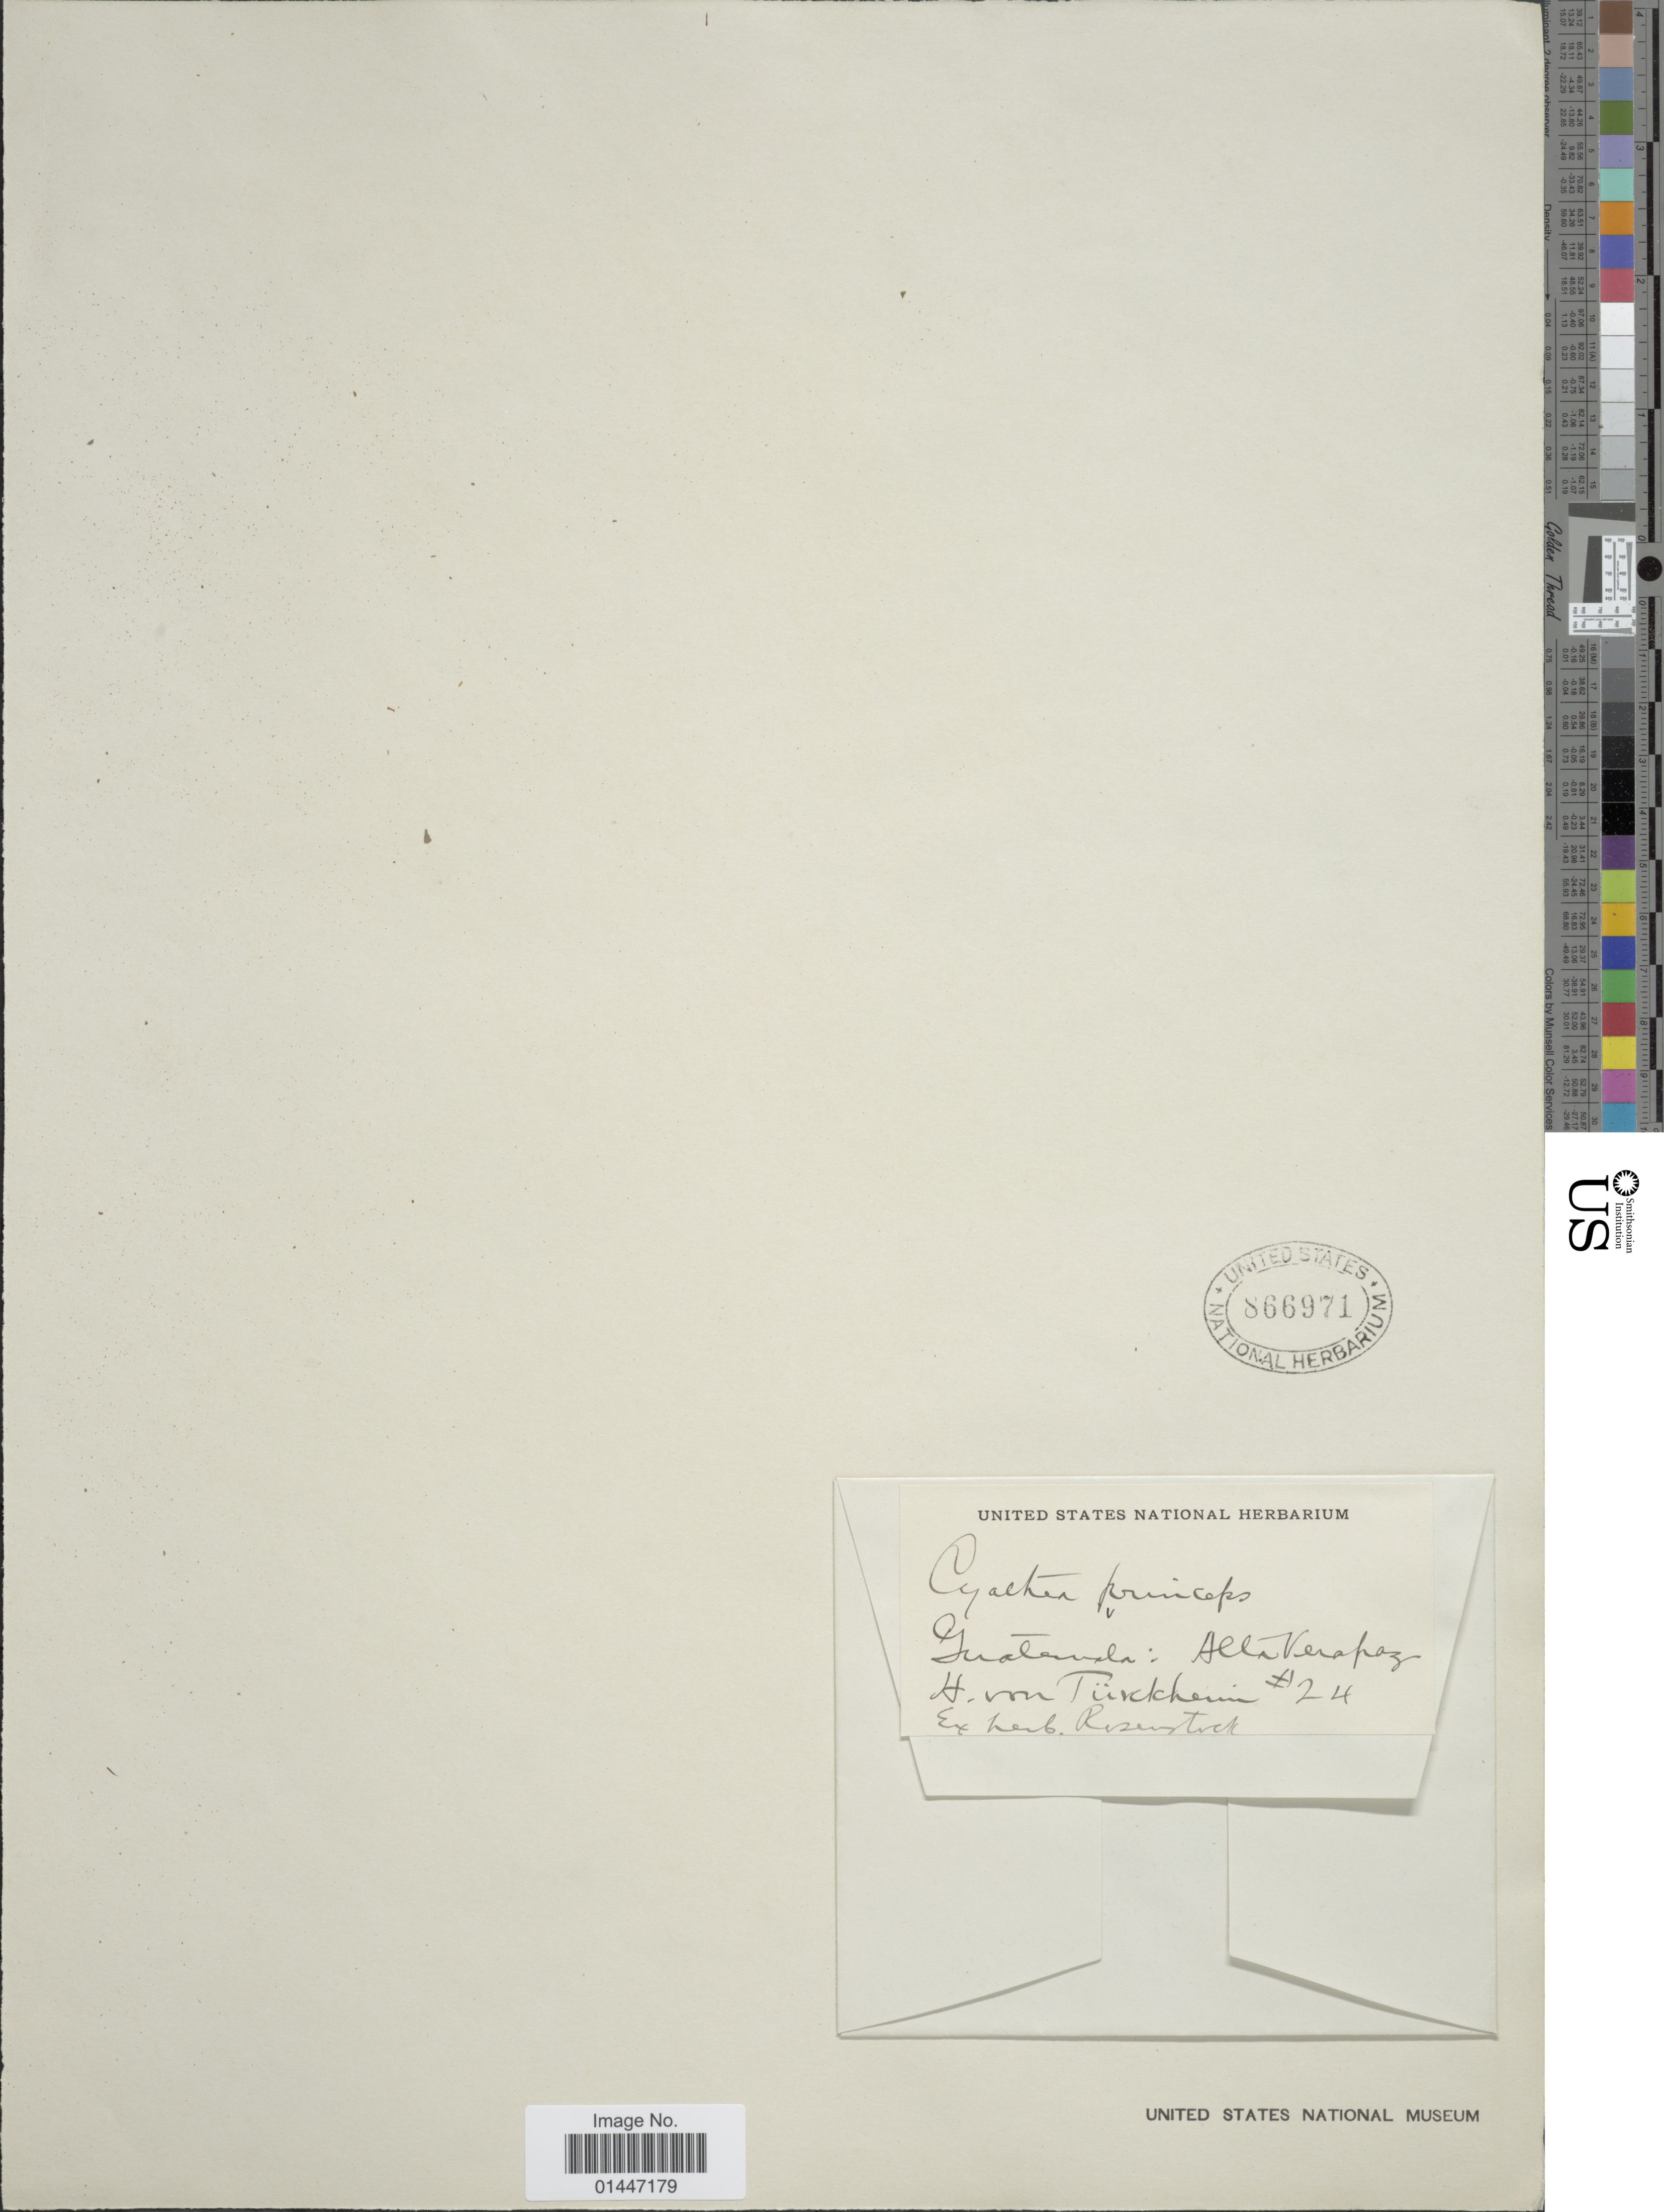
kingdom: Plantae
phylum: Tracheophyta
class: Polypodiopsida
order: Cyatheales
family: Cyatheaceae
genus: Sphaeropteris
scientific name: Sphaeropteris horrida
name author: (Liebm.) R.M. Tryon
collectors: H. von Türckheim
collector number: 24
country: Guatemala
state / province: Alta Verapaz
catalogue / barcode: US 866971